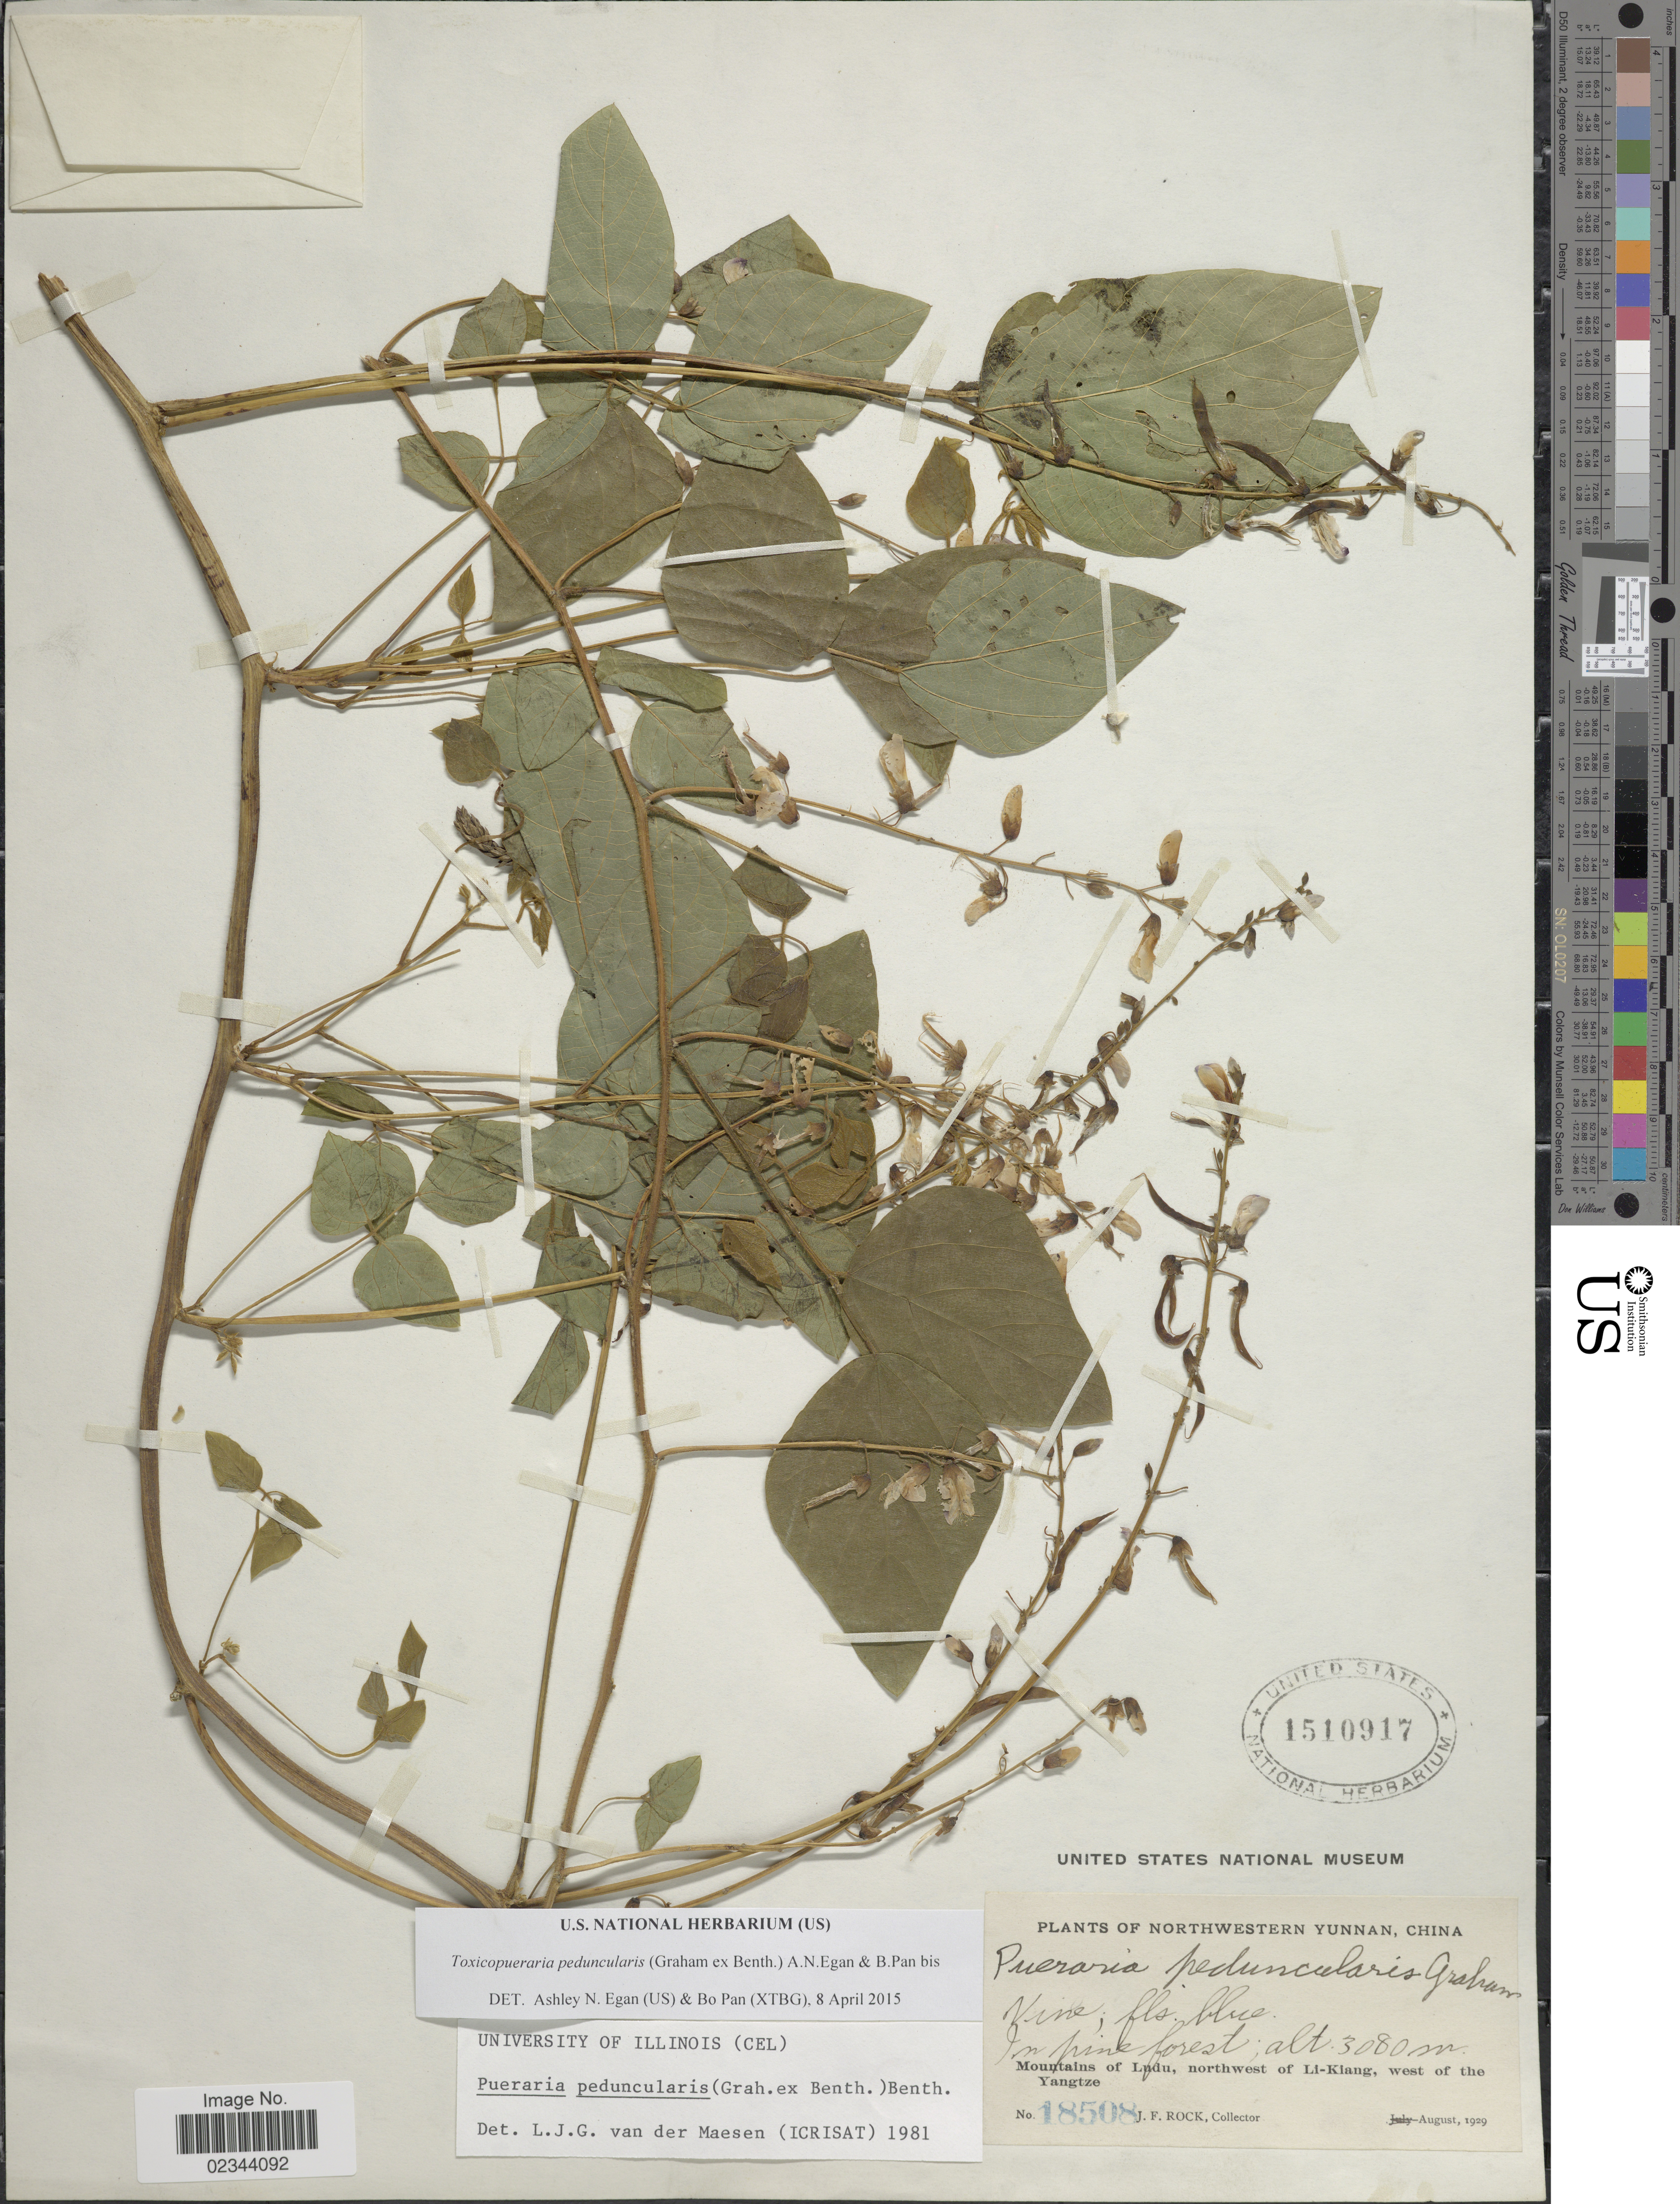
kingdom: Plantae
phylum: Tracheophyta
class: Magnoliopsida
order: Fabales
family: Fabaceae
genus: Toxicopueraria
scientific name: Toxicopueraria peduncularis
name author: (Benth.) A.N. Egan & B. Pan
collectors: J. Rock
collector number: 18508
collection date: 1929-08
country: China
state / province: Yunnan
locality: Northwestern Yunnan. Mountains of Ludu, northwestof Li-Kiang, west of Yangtze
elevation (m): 3080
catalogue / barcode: US 1510917